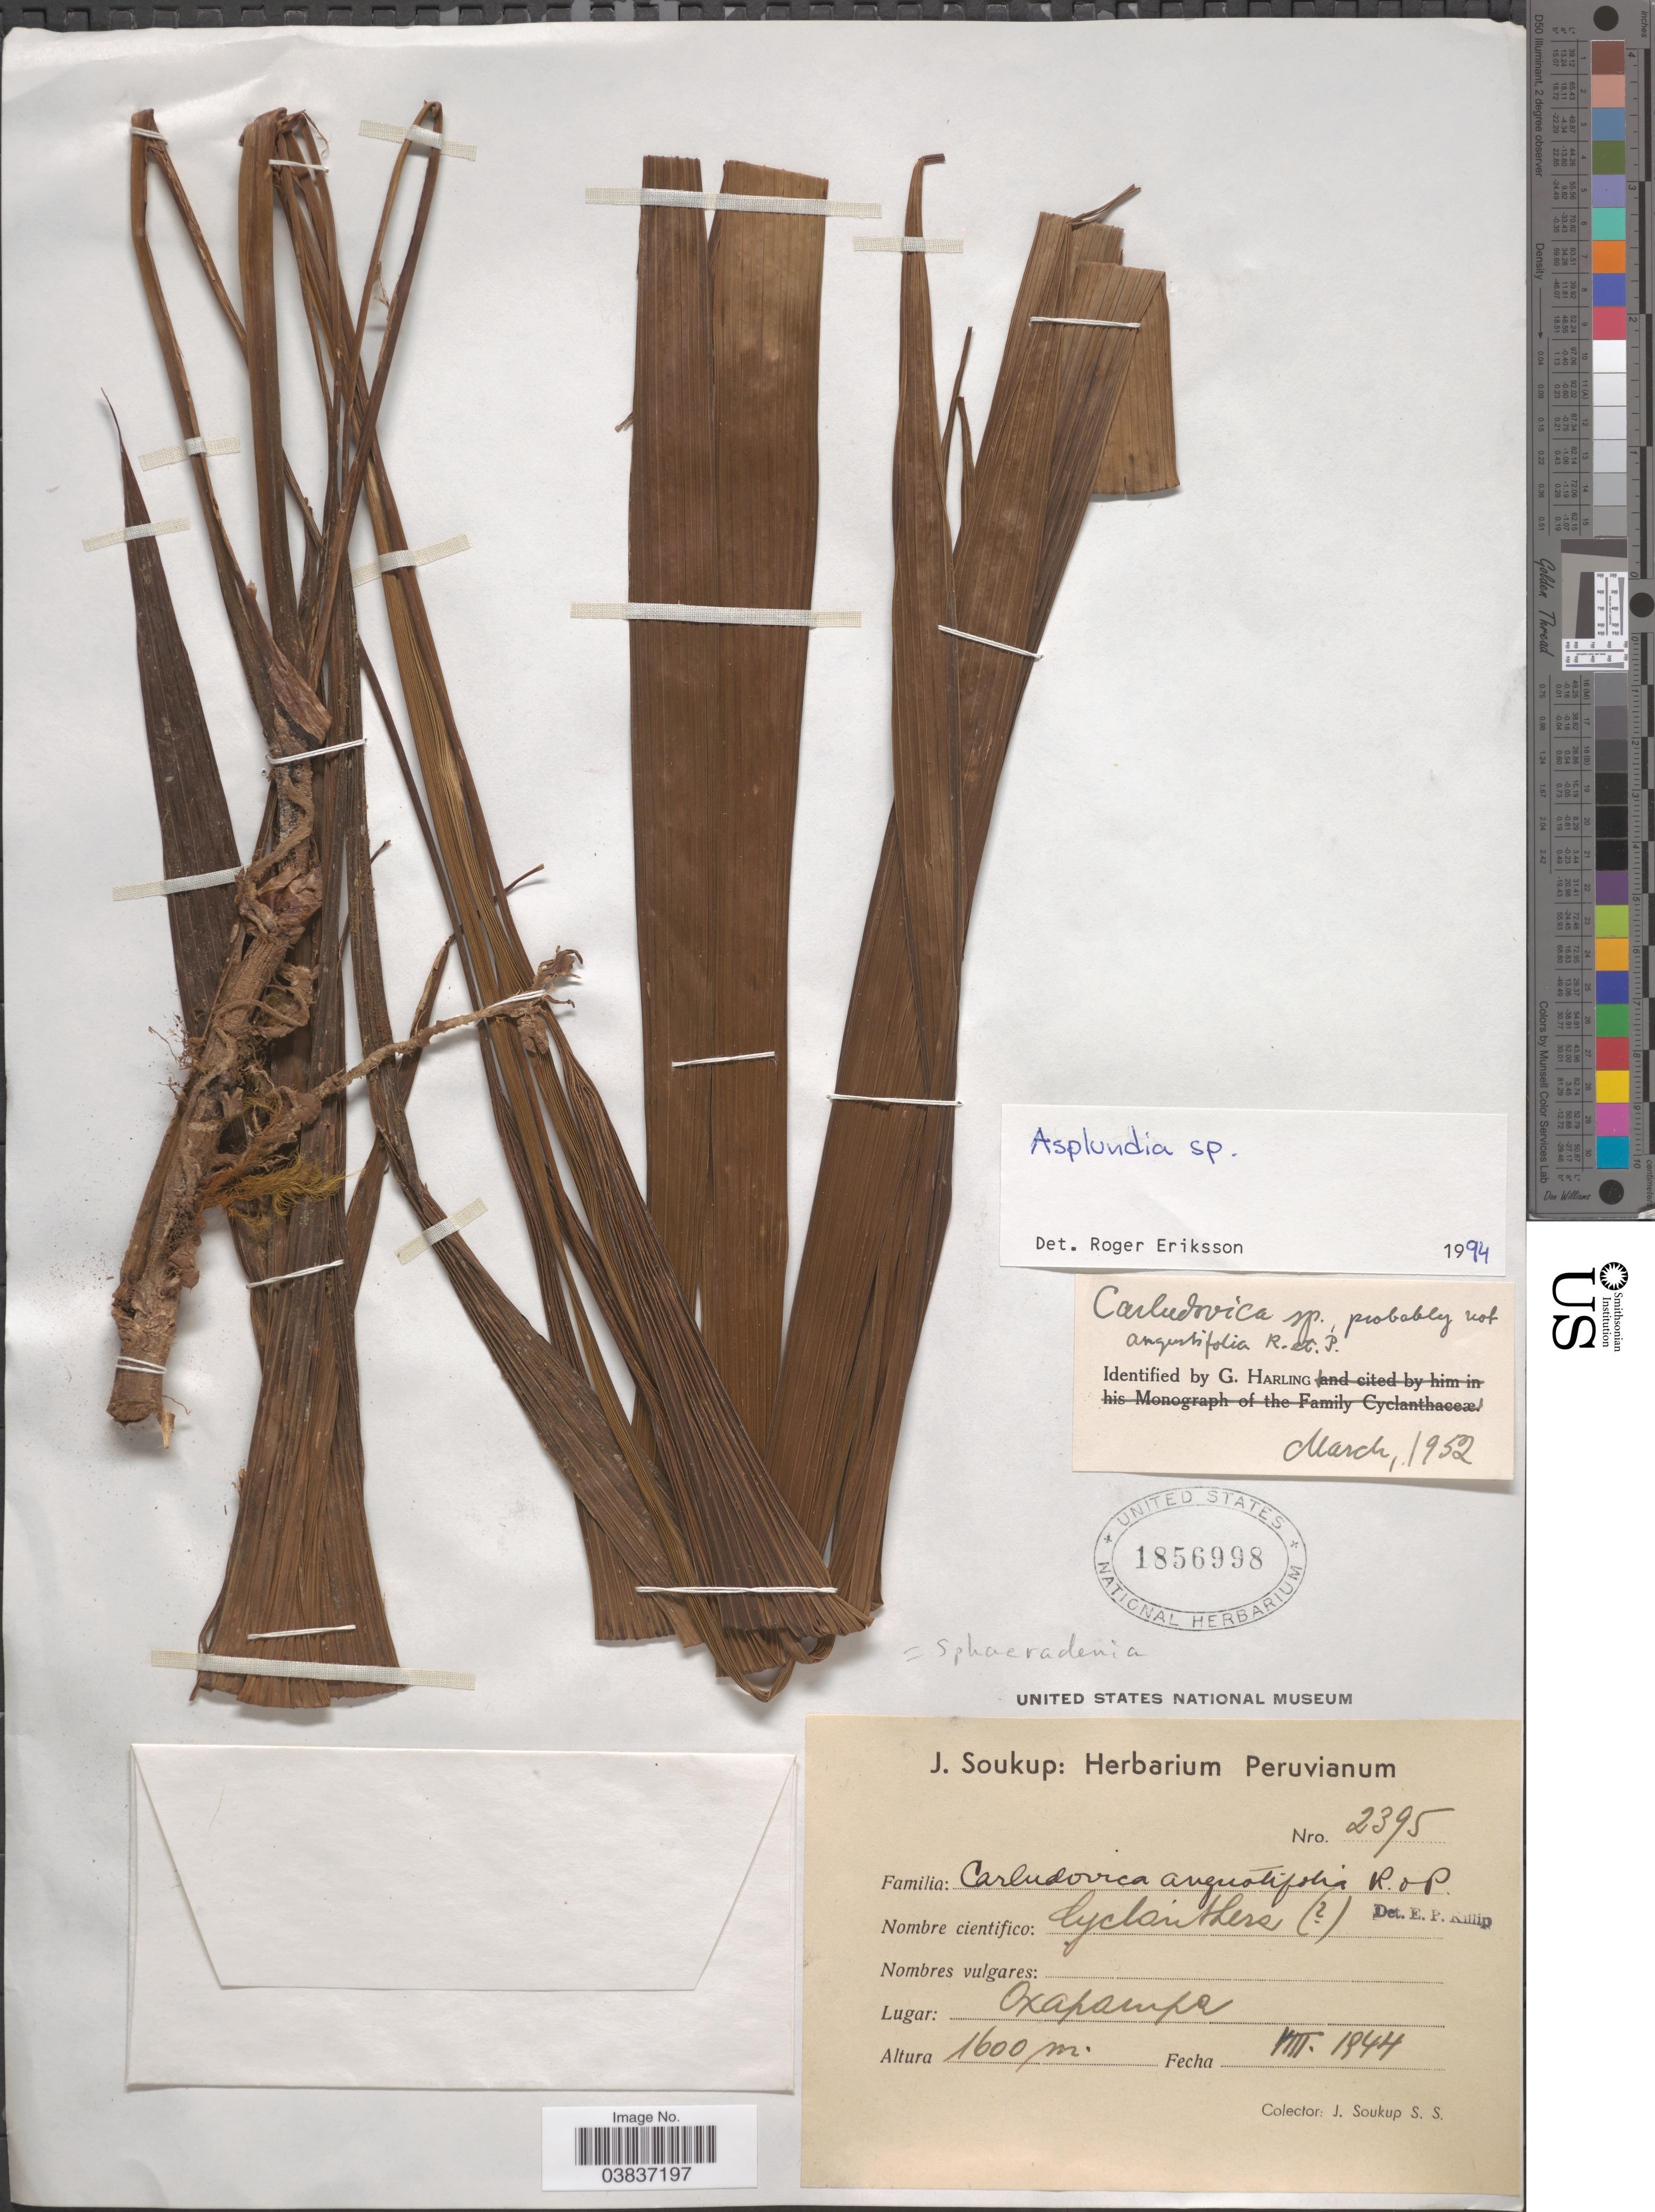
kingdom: Plantae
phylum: Tracheophyta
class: Liliopsida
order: Pandanales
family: Cyclanthaceae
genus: Asplundia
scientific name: Asplundia sp.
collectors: J. Soukup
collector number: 2395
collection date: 1944-08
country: Peru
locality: Oxapampa.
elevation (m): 1600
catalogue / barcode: US 1856998